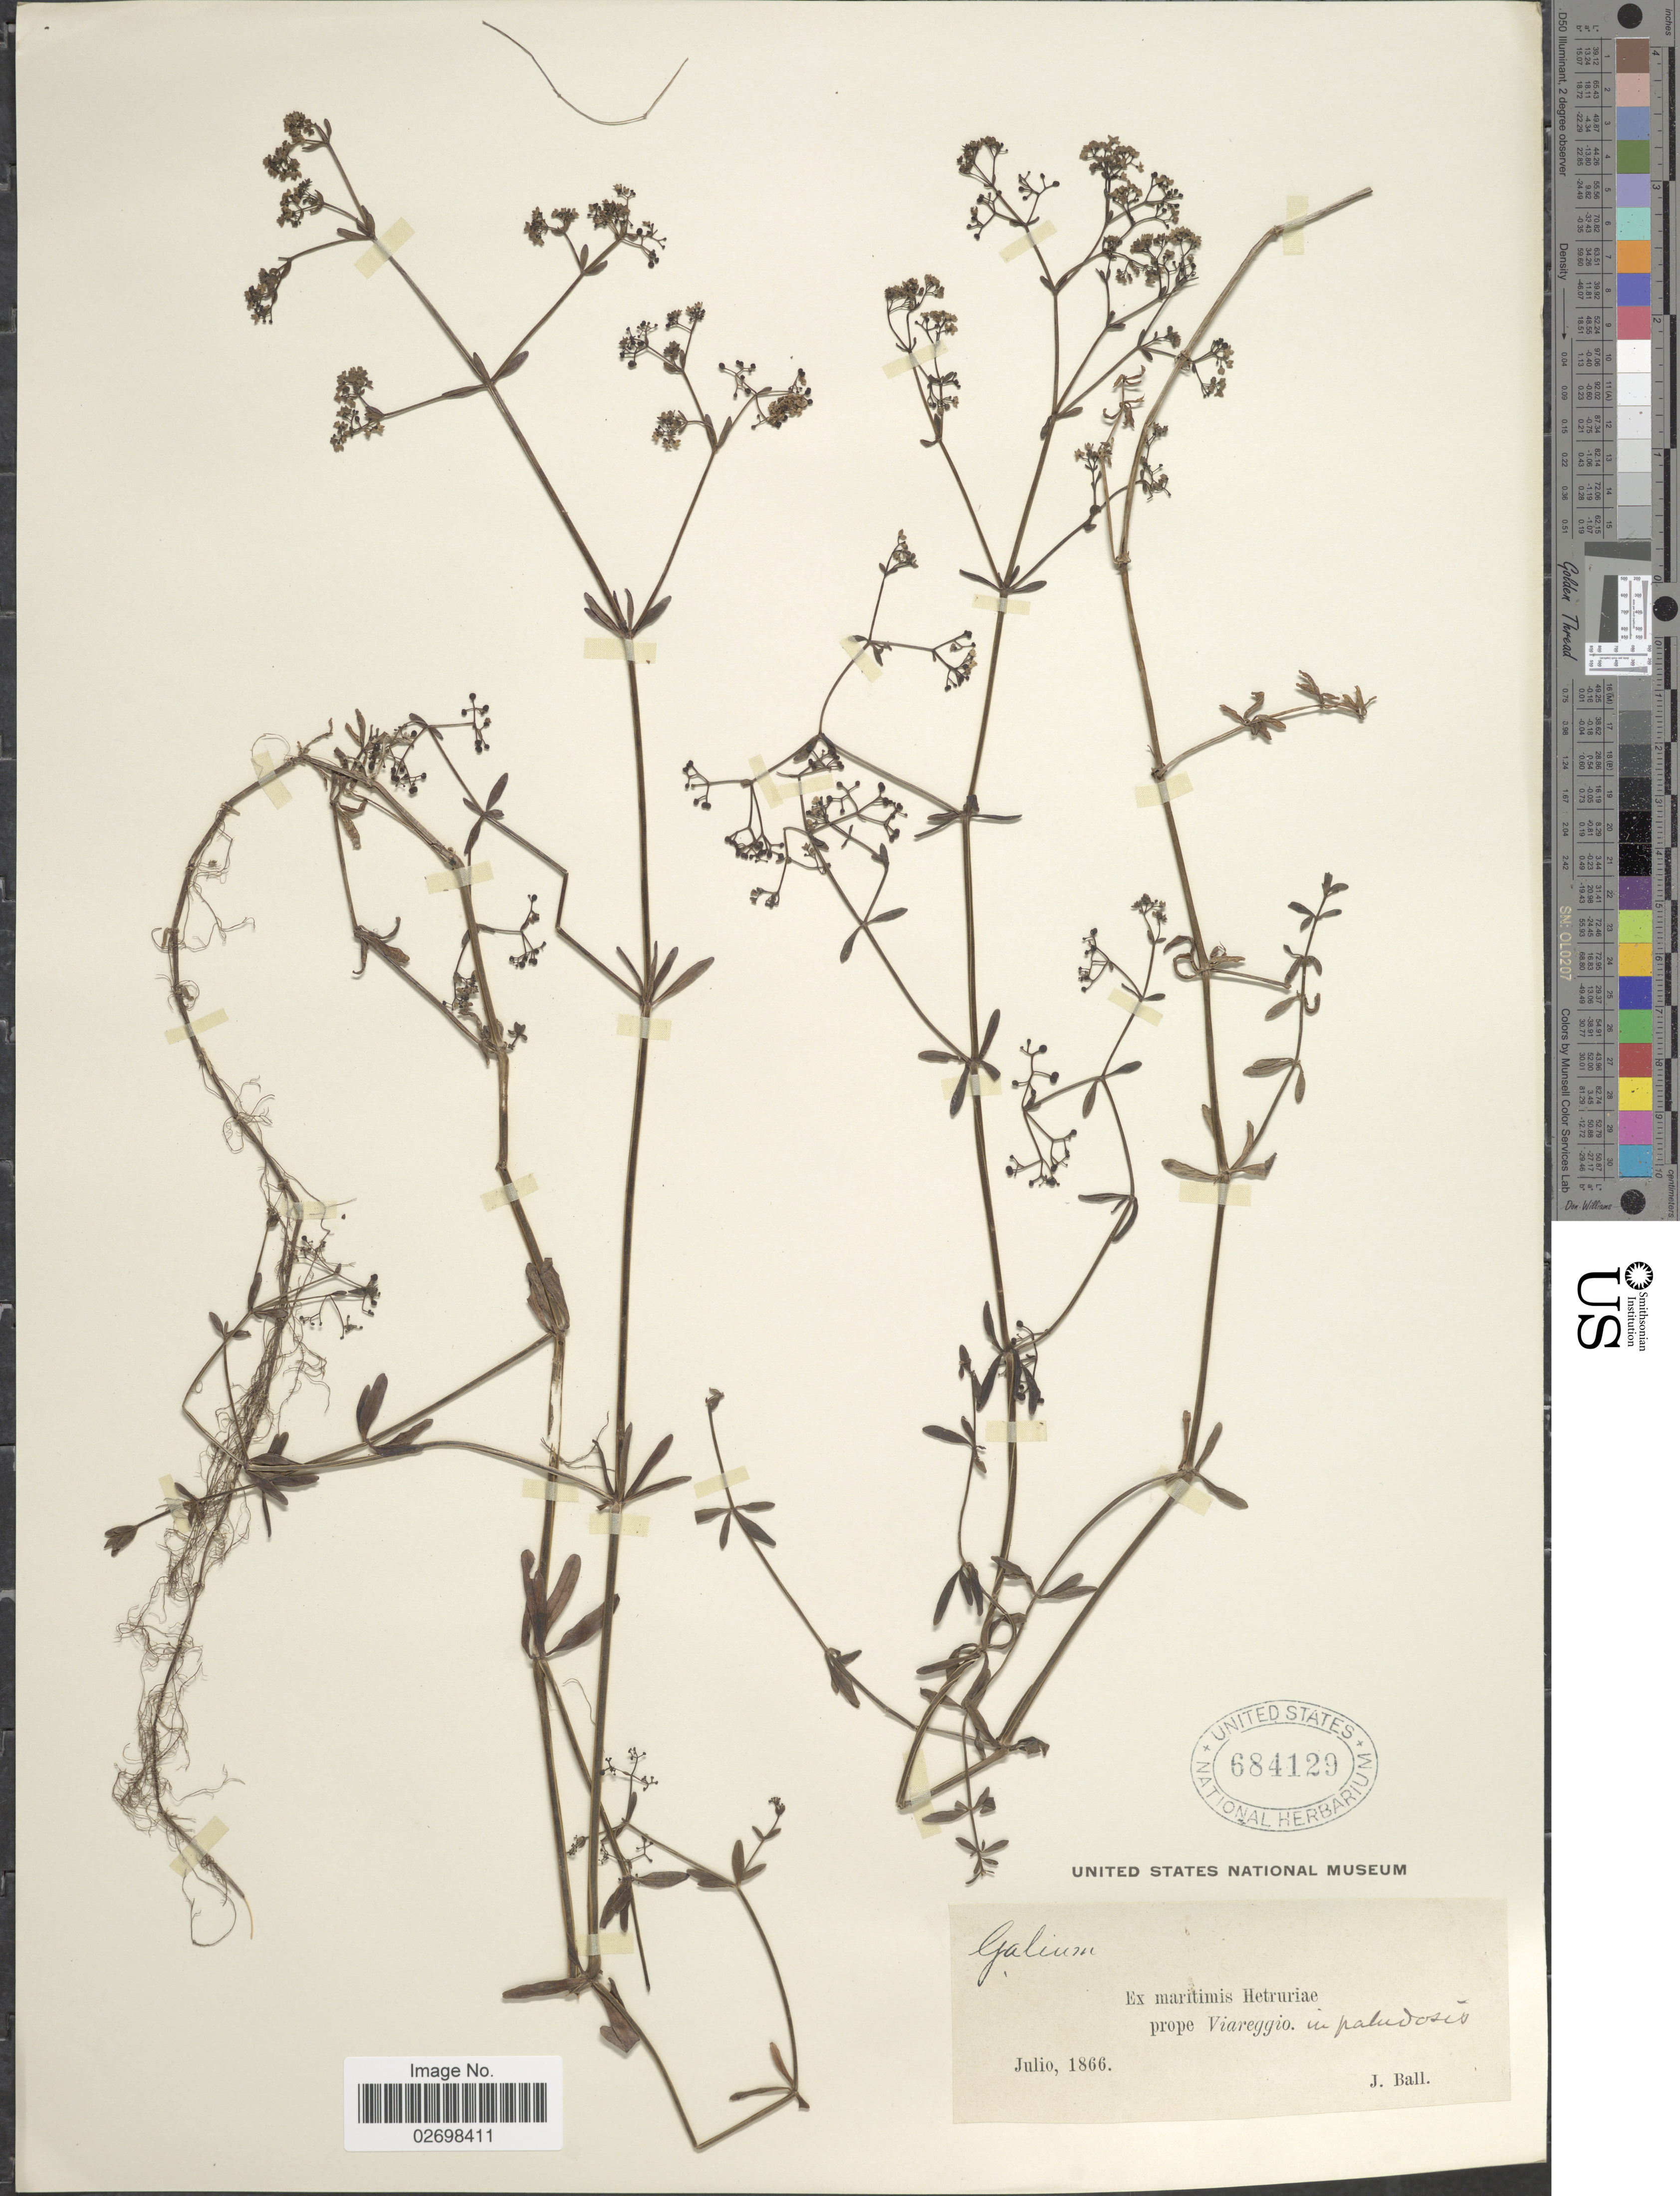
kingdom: Plantae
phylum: Tracheophyta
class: Magnoliopsida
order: Gentianales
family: Rubiaceae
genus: Galium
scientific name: Galium sp.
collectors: J. Ball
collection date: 1866-07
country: Italy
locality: Maritimis Hetruriae prope Viareggio in paludosis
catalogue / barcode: US 684129